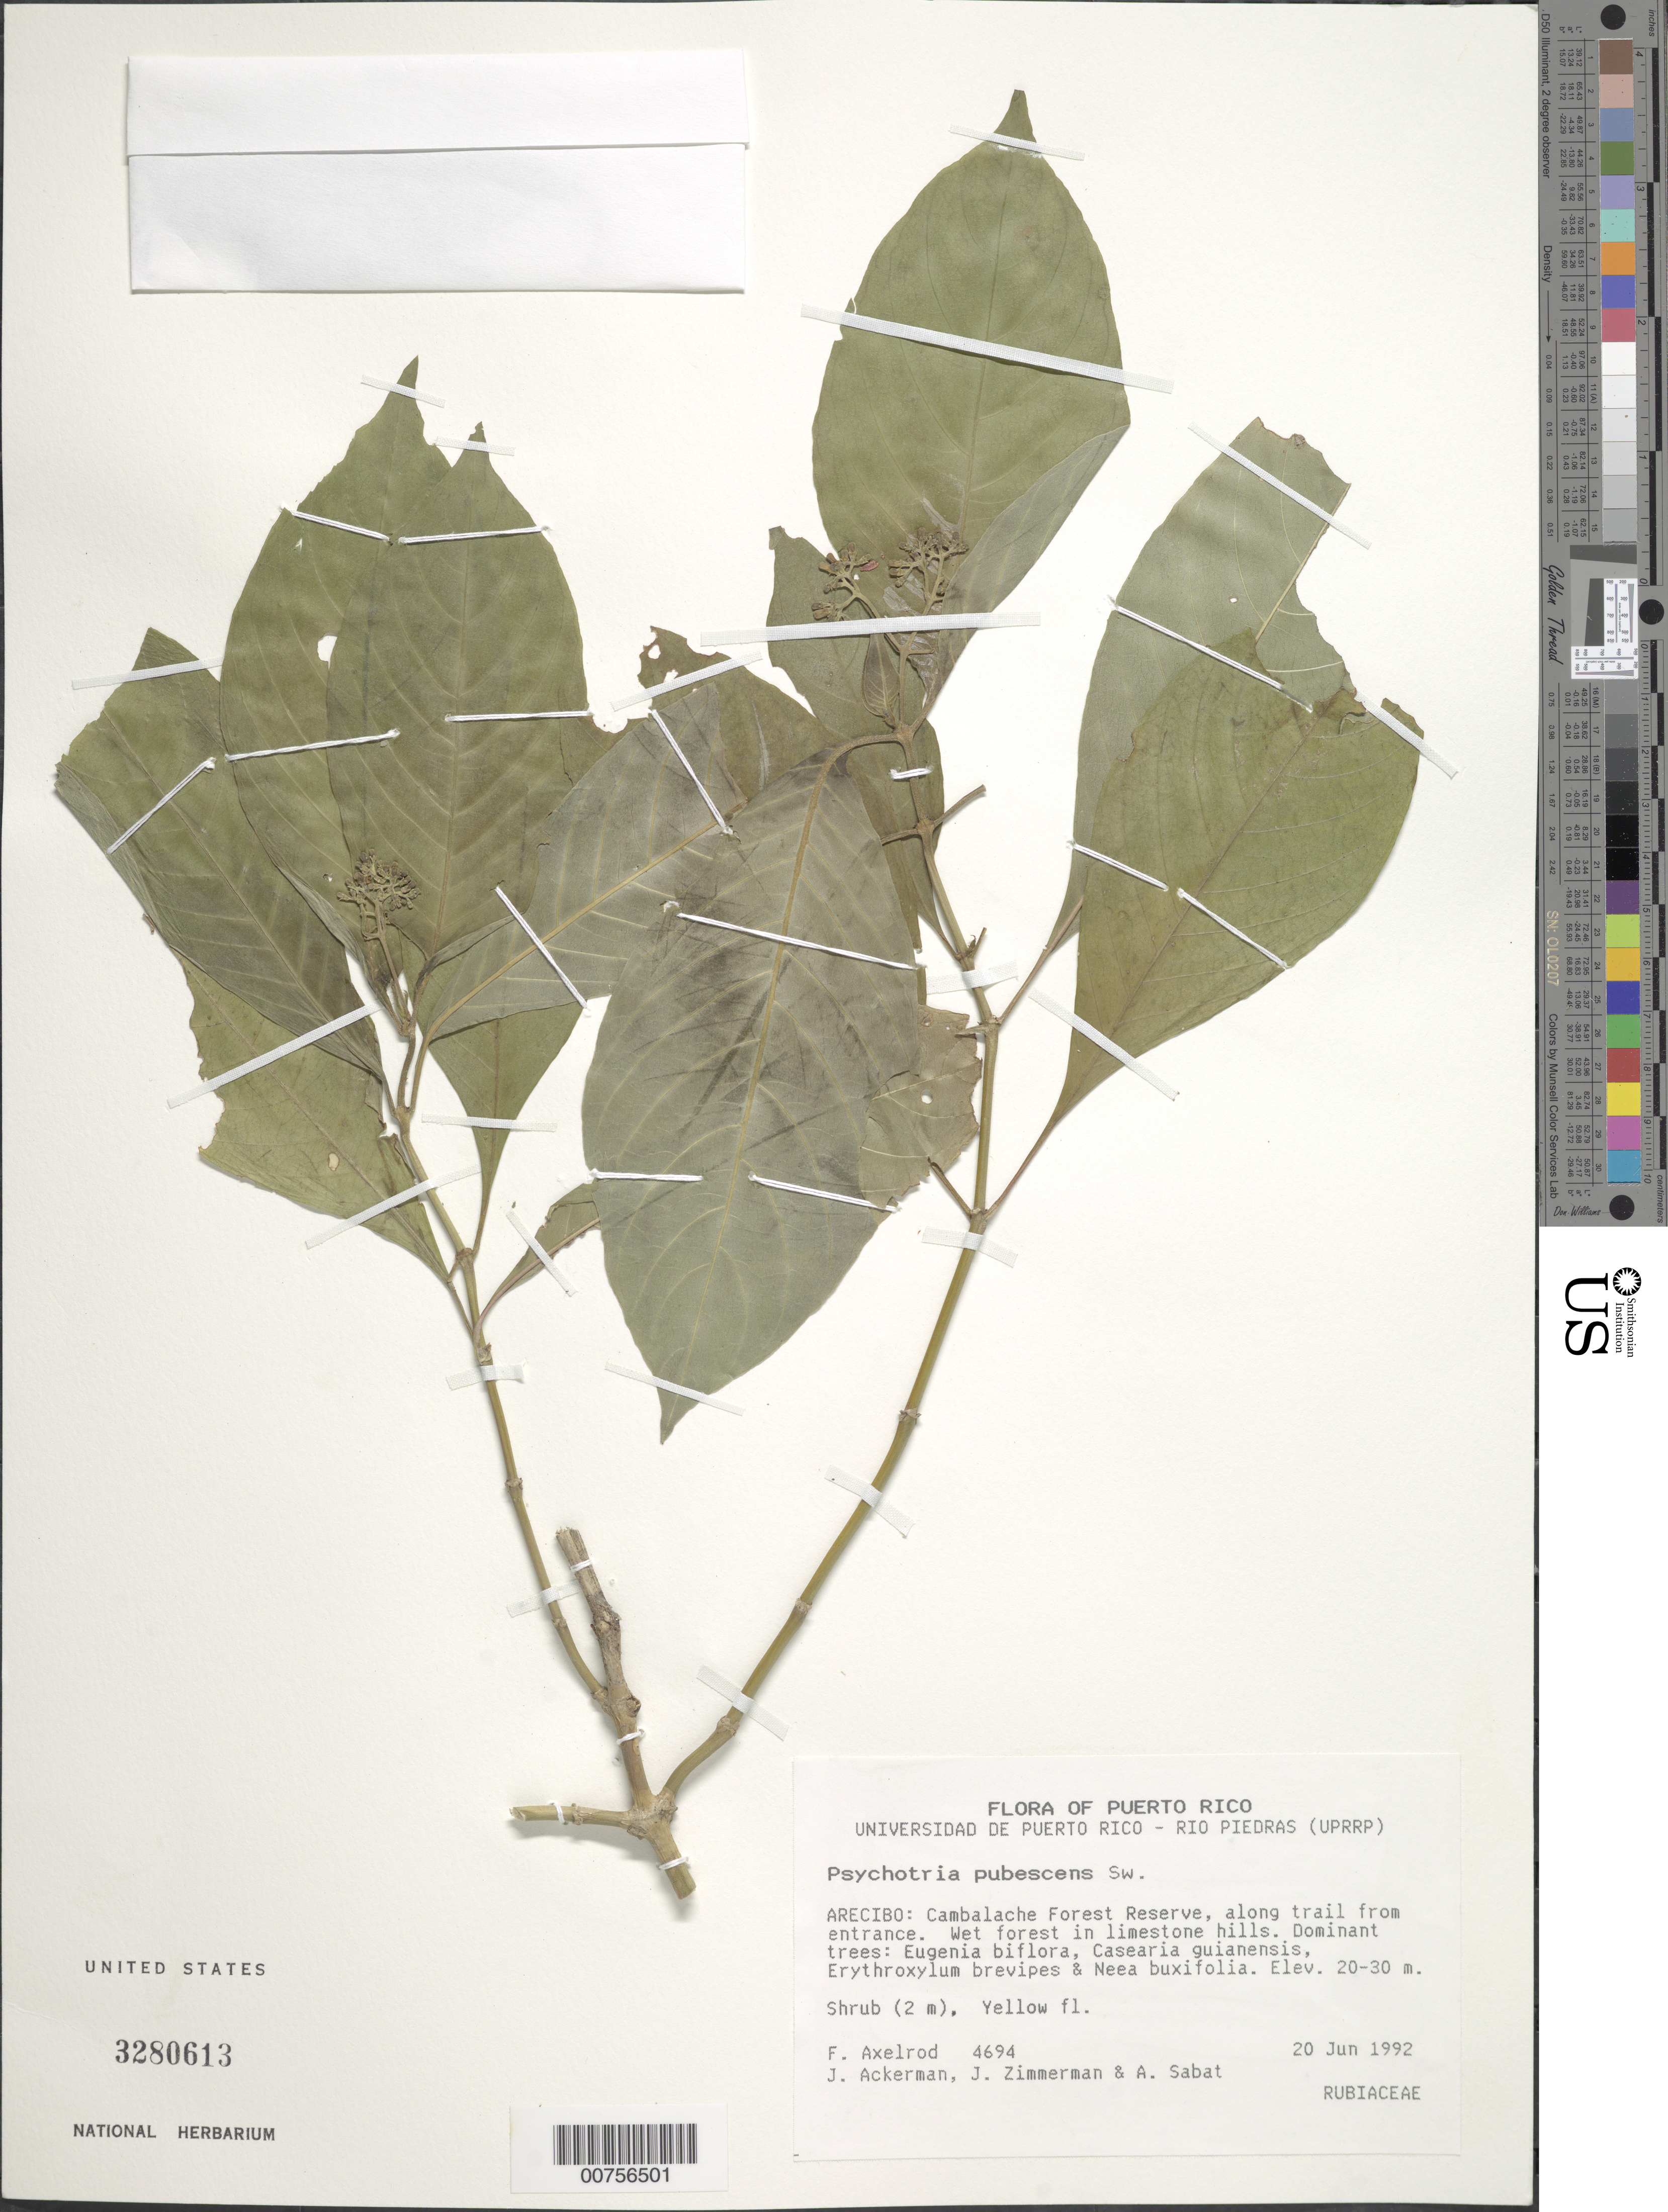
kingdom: Plantae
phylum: Tracheophyta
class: Magnoliopsida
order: Gentianales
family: Rubiaceae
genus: Psychotria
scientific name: Psychotria pubescens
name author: Sw.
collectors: F. S. Axelrod, J. Ackerman, J. Zimmerman & A. Sabat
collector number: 4694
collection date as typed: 20 Jun 1993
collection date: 1993-06-20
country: Puerto Rico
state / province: Arecibo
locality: Cambalache Forest Reserve, along trail from entrance.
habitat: Wet forest in limestone hills.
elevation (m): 20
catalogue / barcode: US 3280613